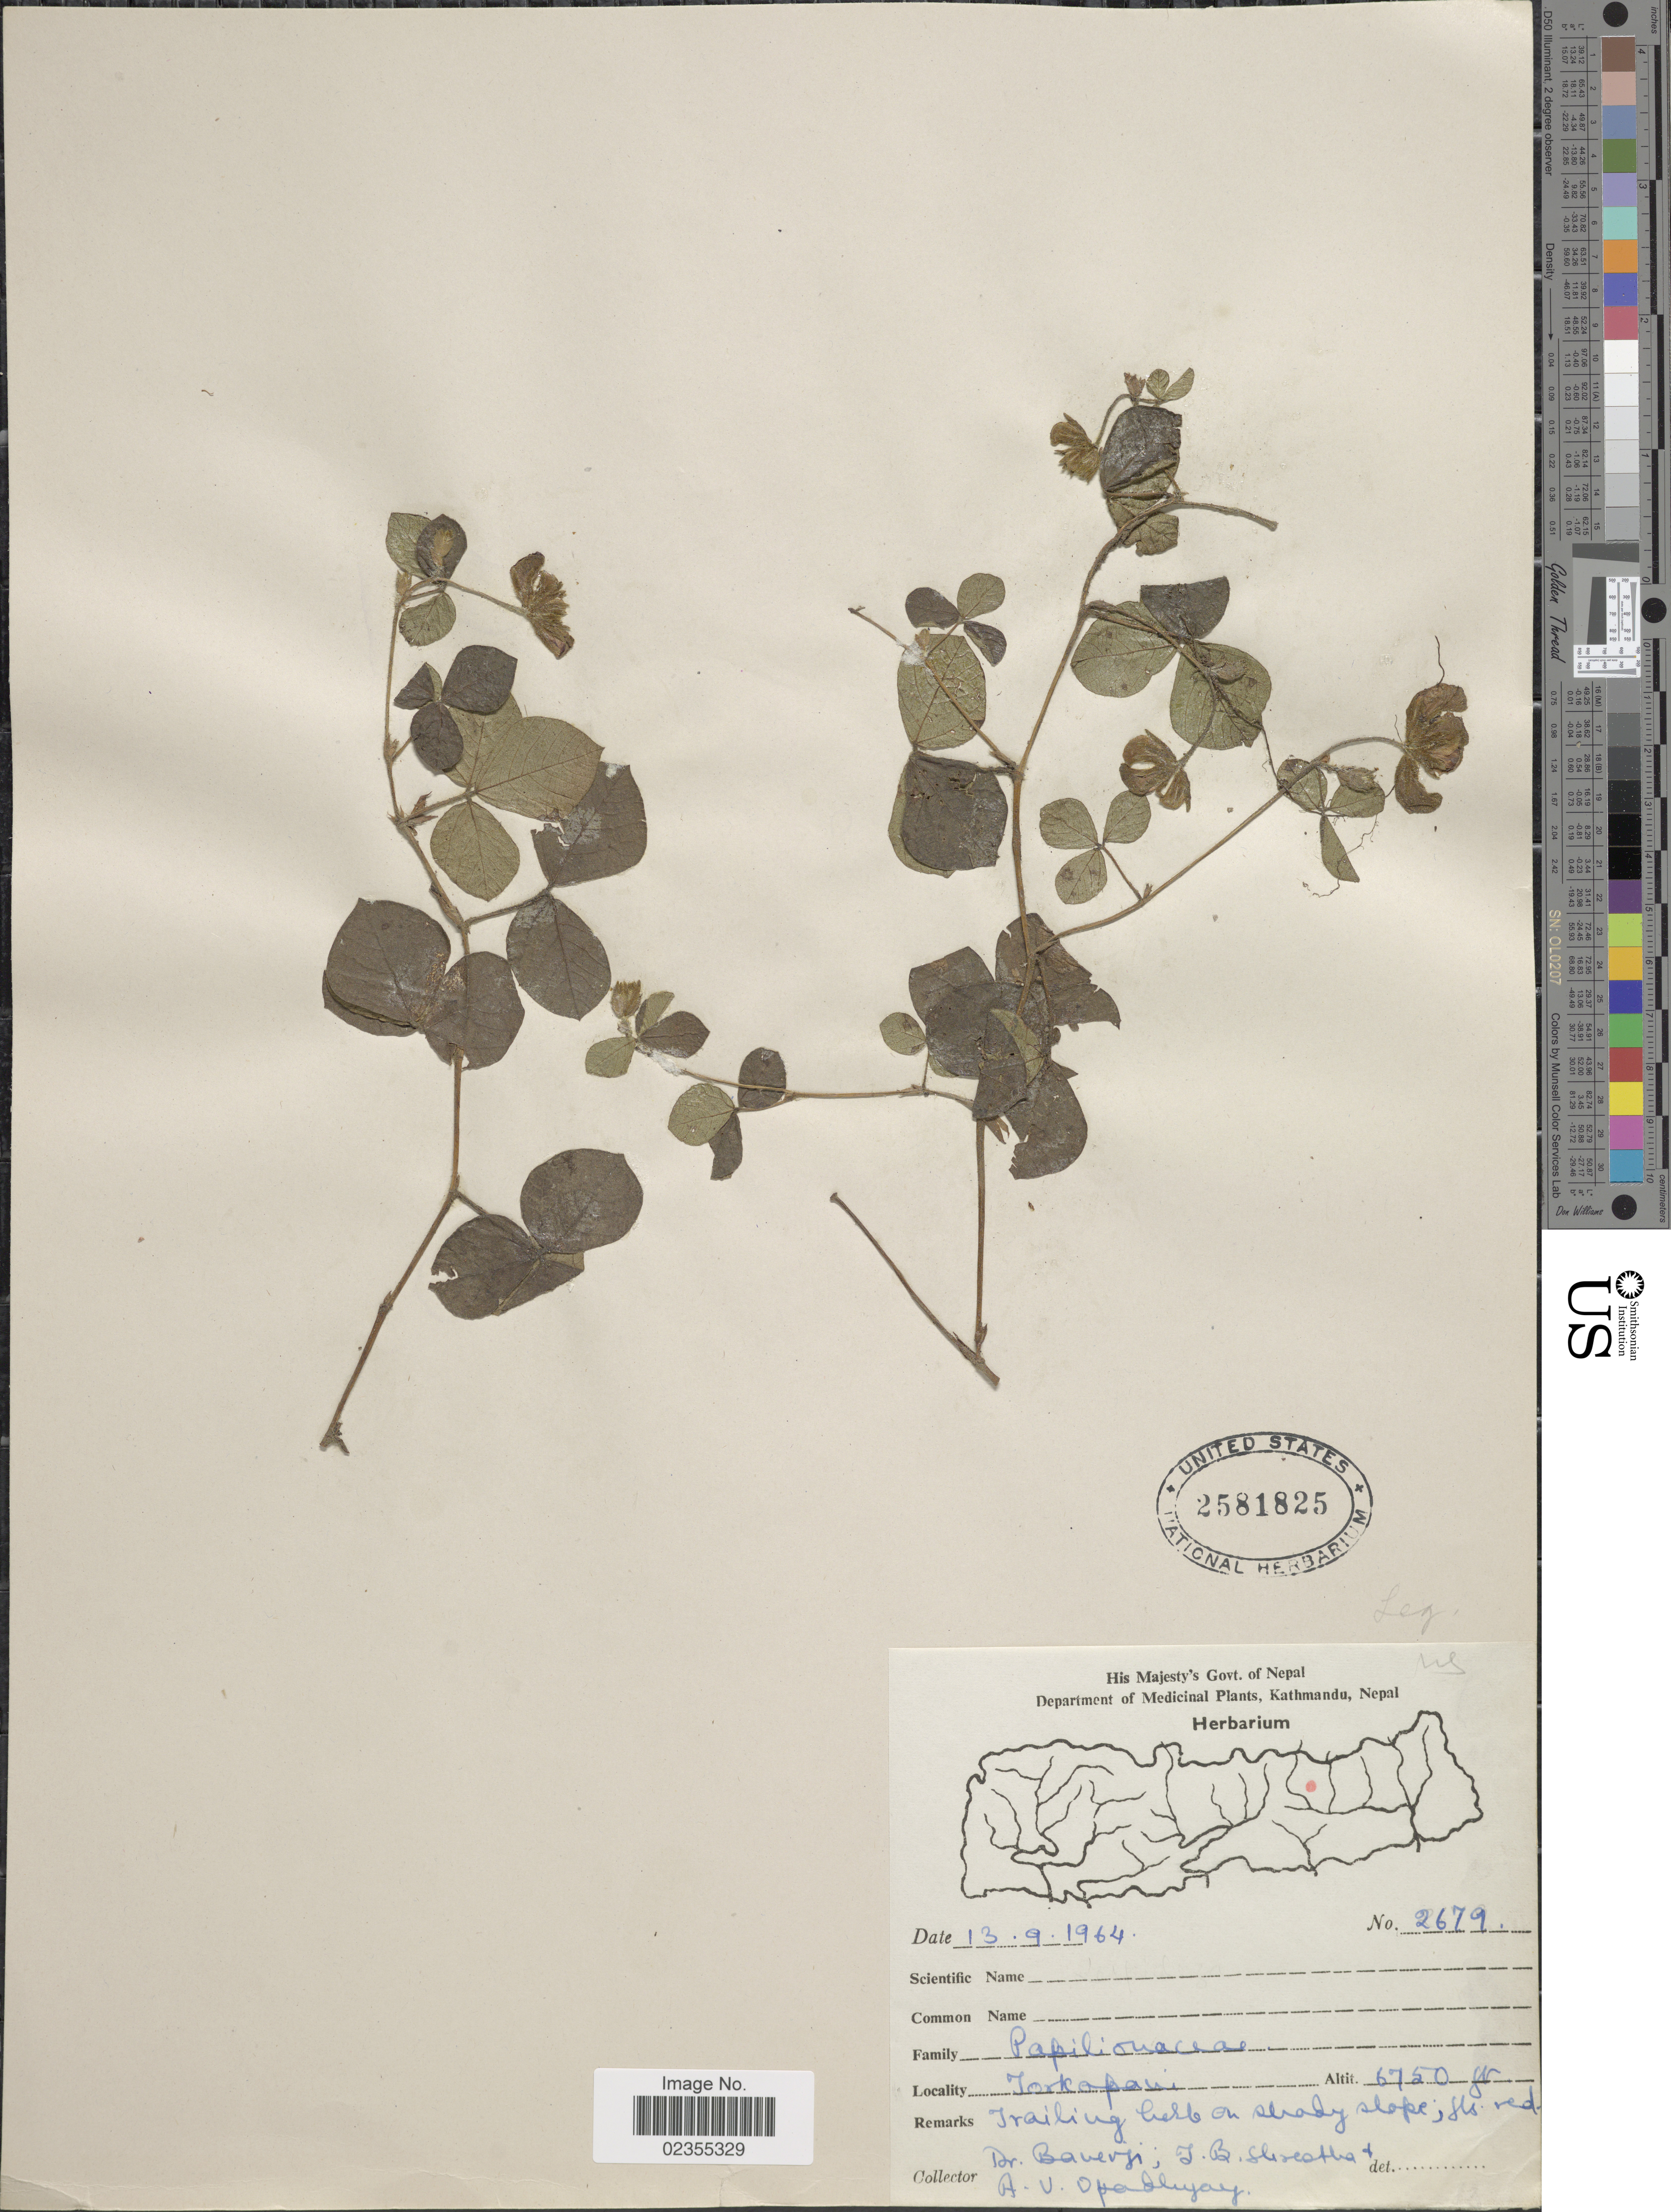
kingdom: Plantae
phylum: Tracheophyta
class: Magnoliopsida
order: Fabales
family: Fabaceae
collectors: -. Banerji, T. B. Shrestha & A. V. Upadhyay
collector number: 2679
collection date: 1964-09-13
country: Nepal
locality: Torkopani [interpreted]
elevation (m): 2057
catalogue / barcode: US 2581825